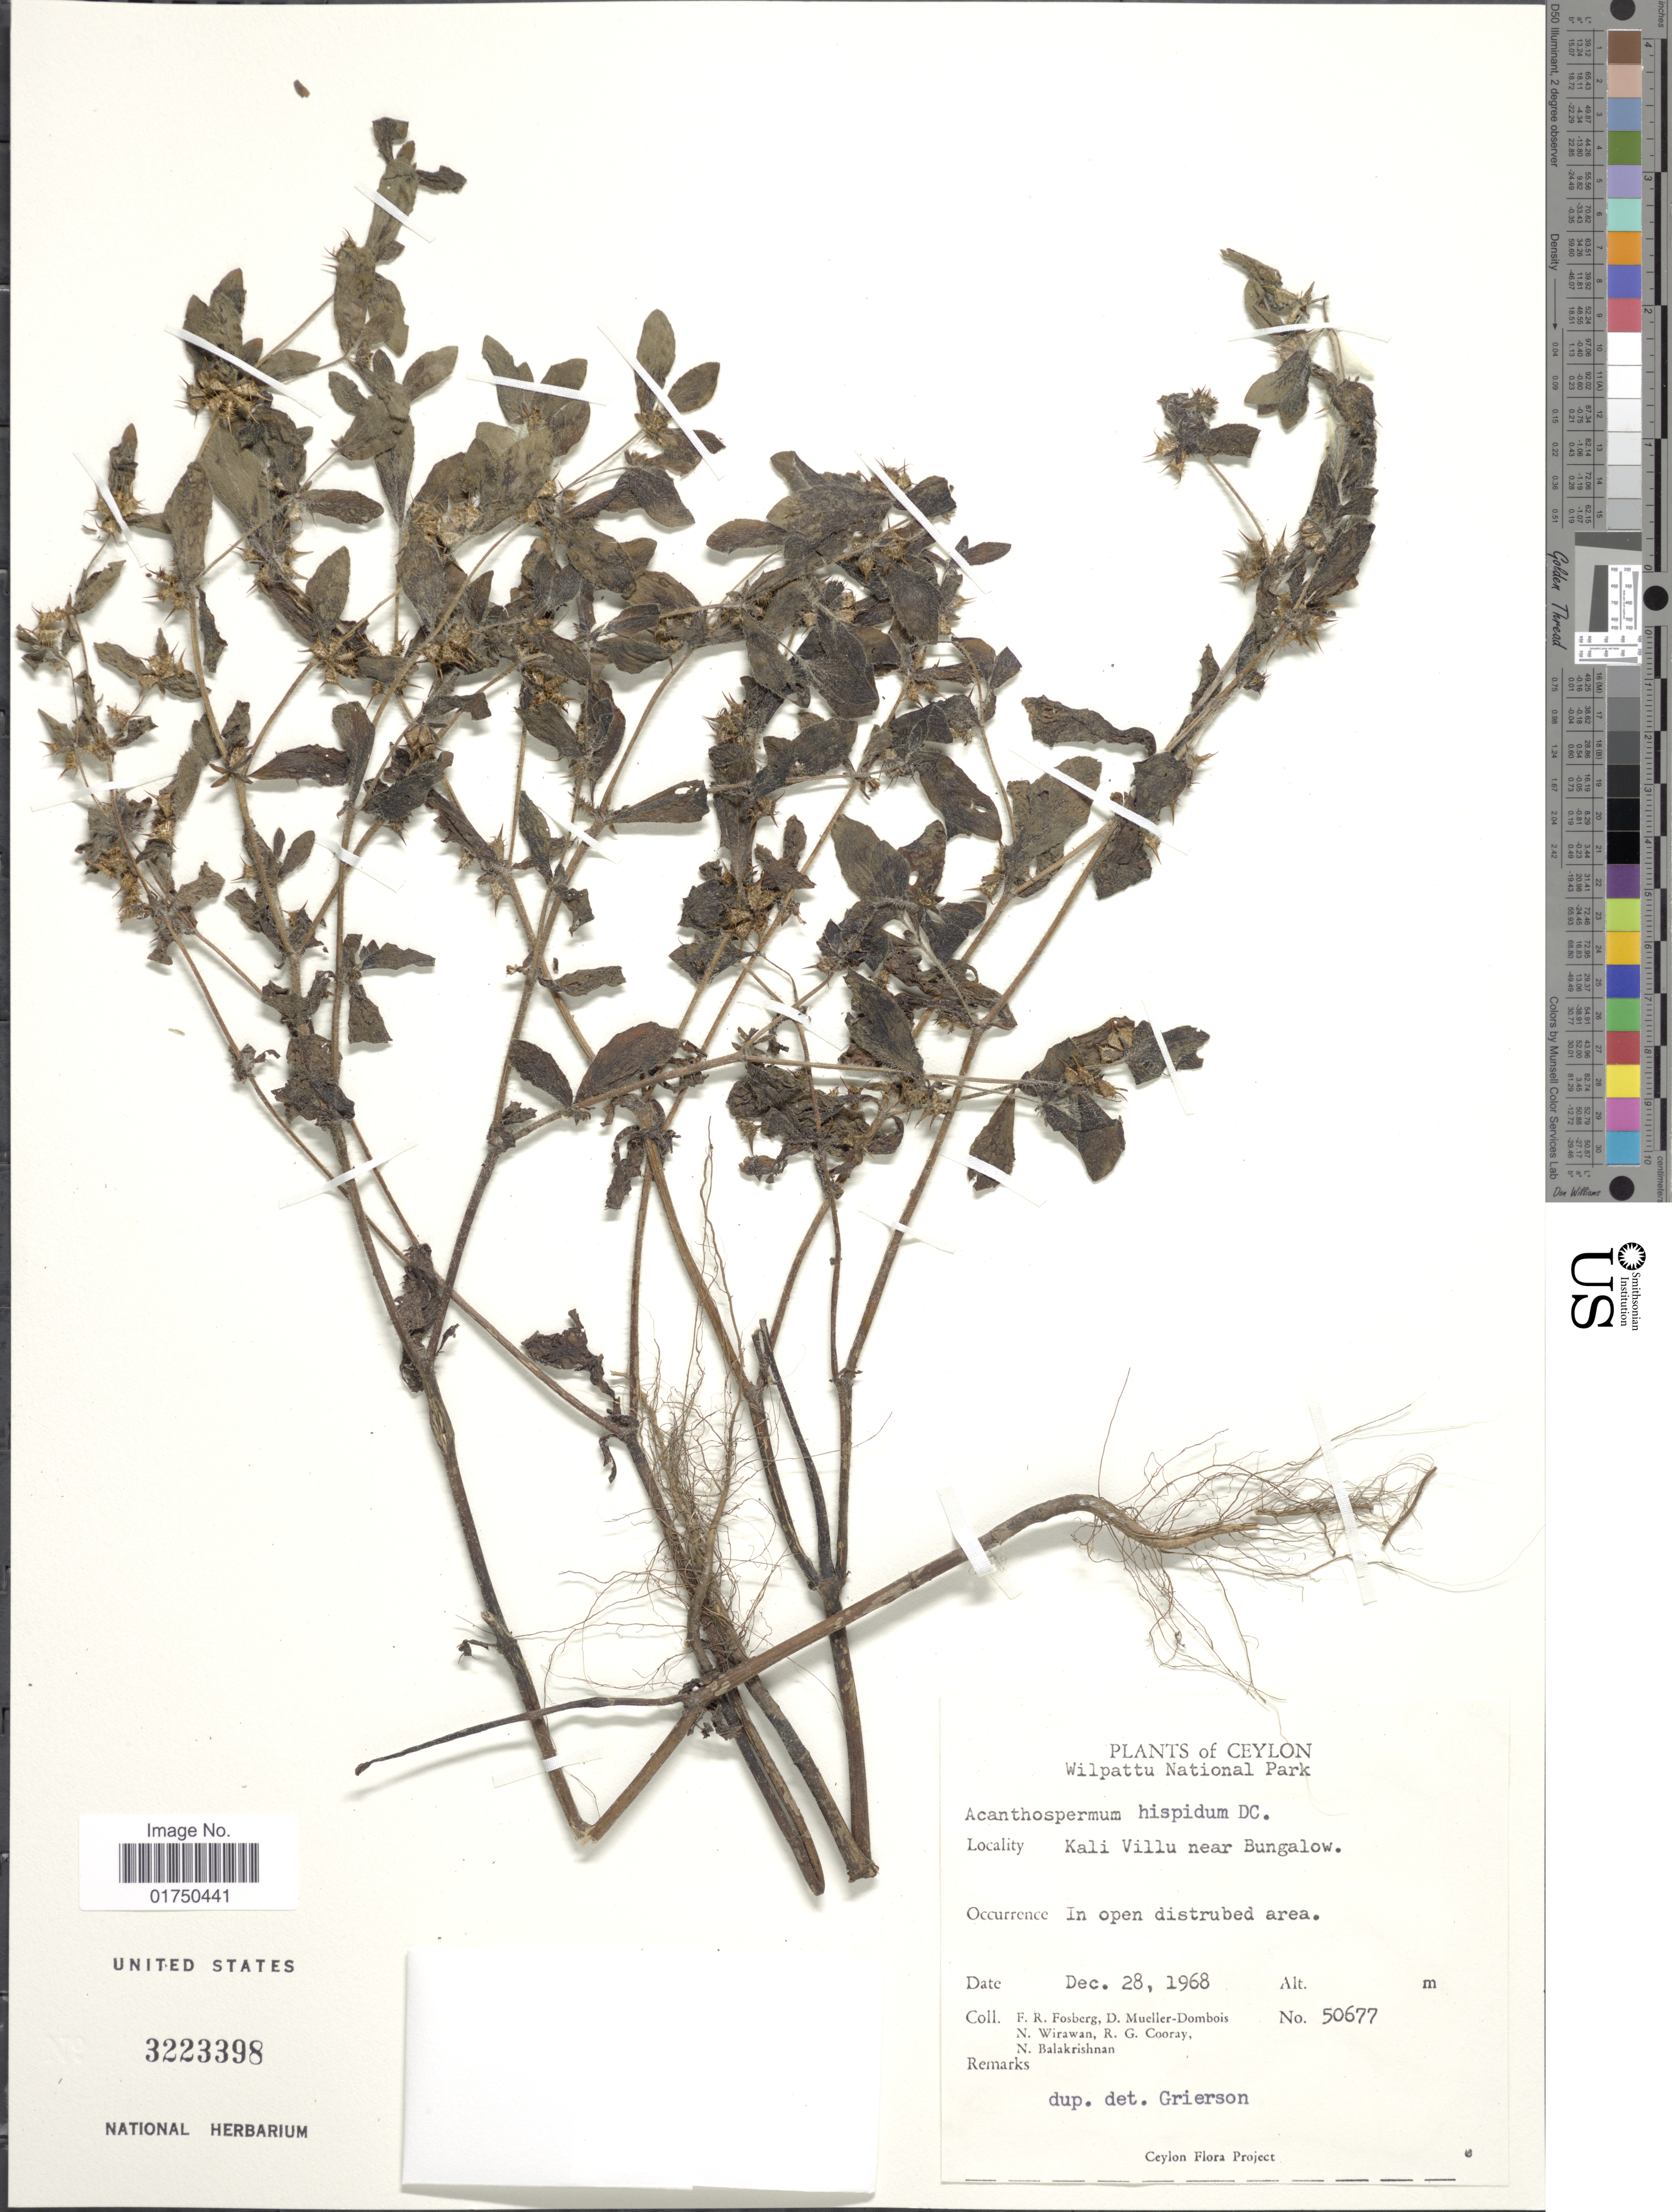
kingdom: Plantae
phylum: Tracheophyta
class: Magnoliopsida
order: Asterales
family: Asteraceae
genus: Acanthospermum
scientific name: Acanthospermum hispidum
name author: DC.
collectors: F. R. Fosberg, D. Mueller-Dombois, N. Wirawan, R. Cooray & N. Balakrishnan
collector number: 50677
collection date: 1968-12-28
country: Sri Lanka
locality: Ceylon. Wilpattu National Park. Kali Villu near Bungalow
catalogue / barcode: US 3223398